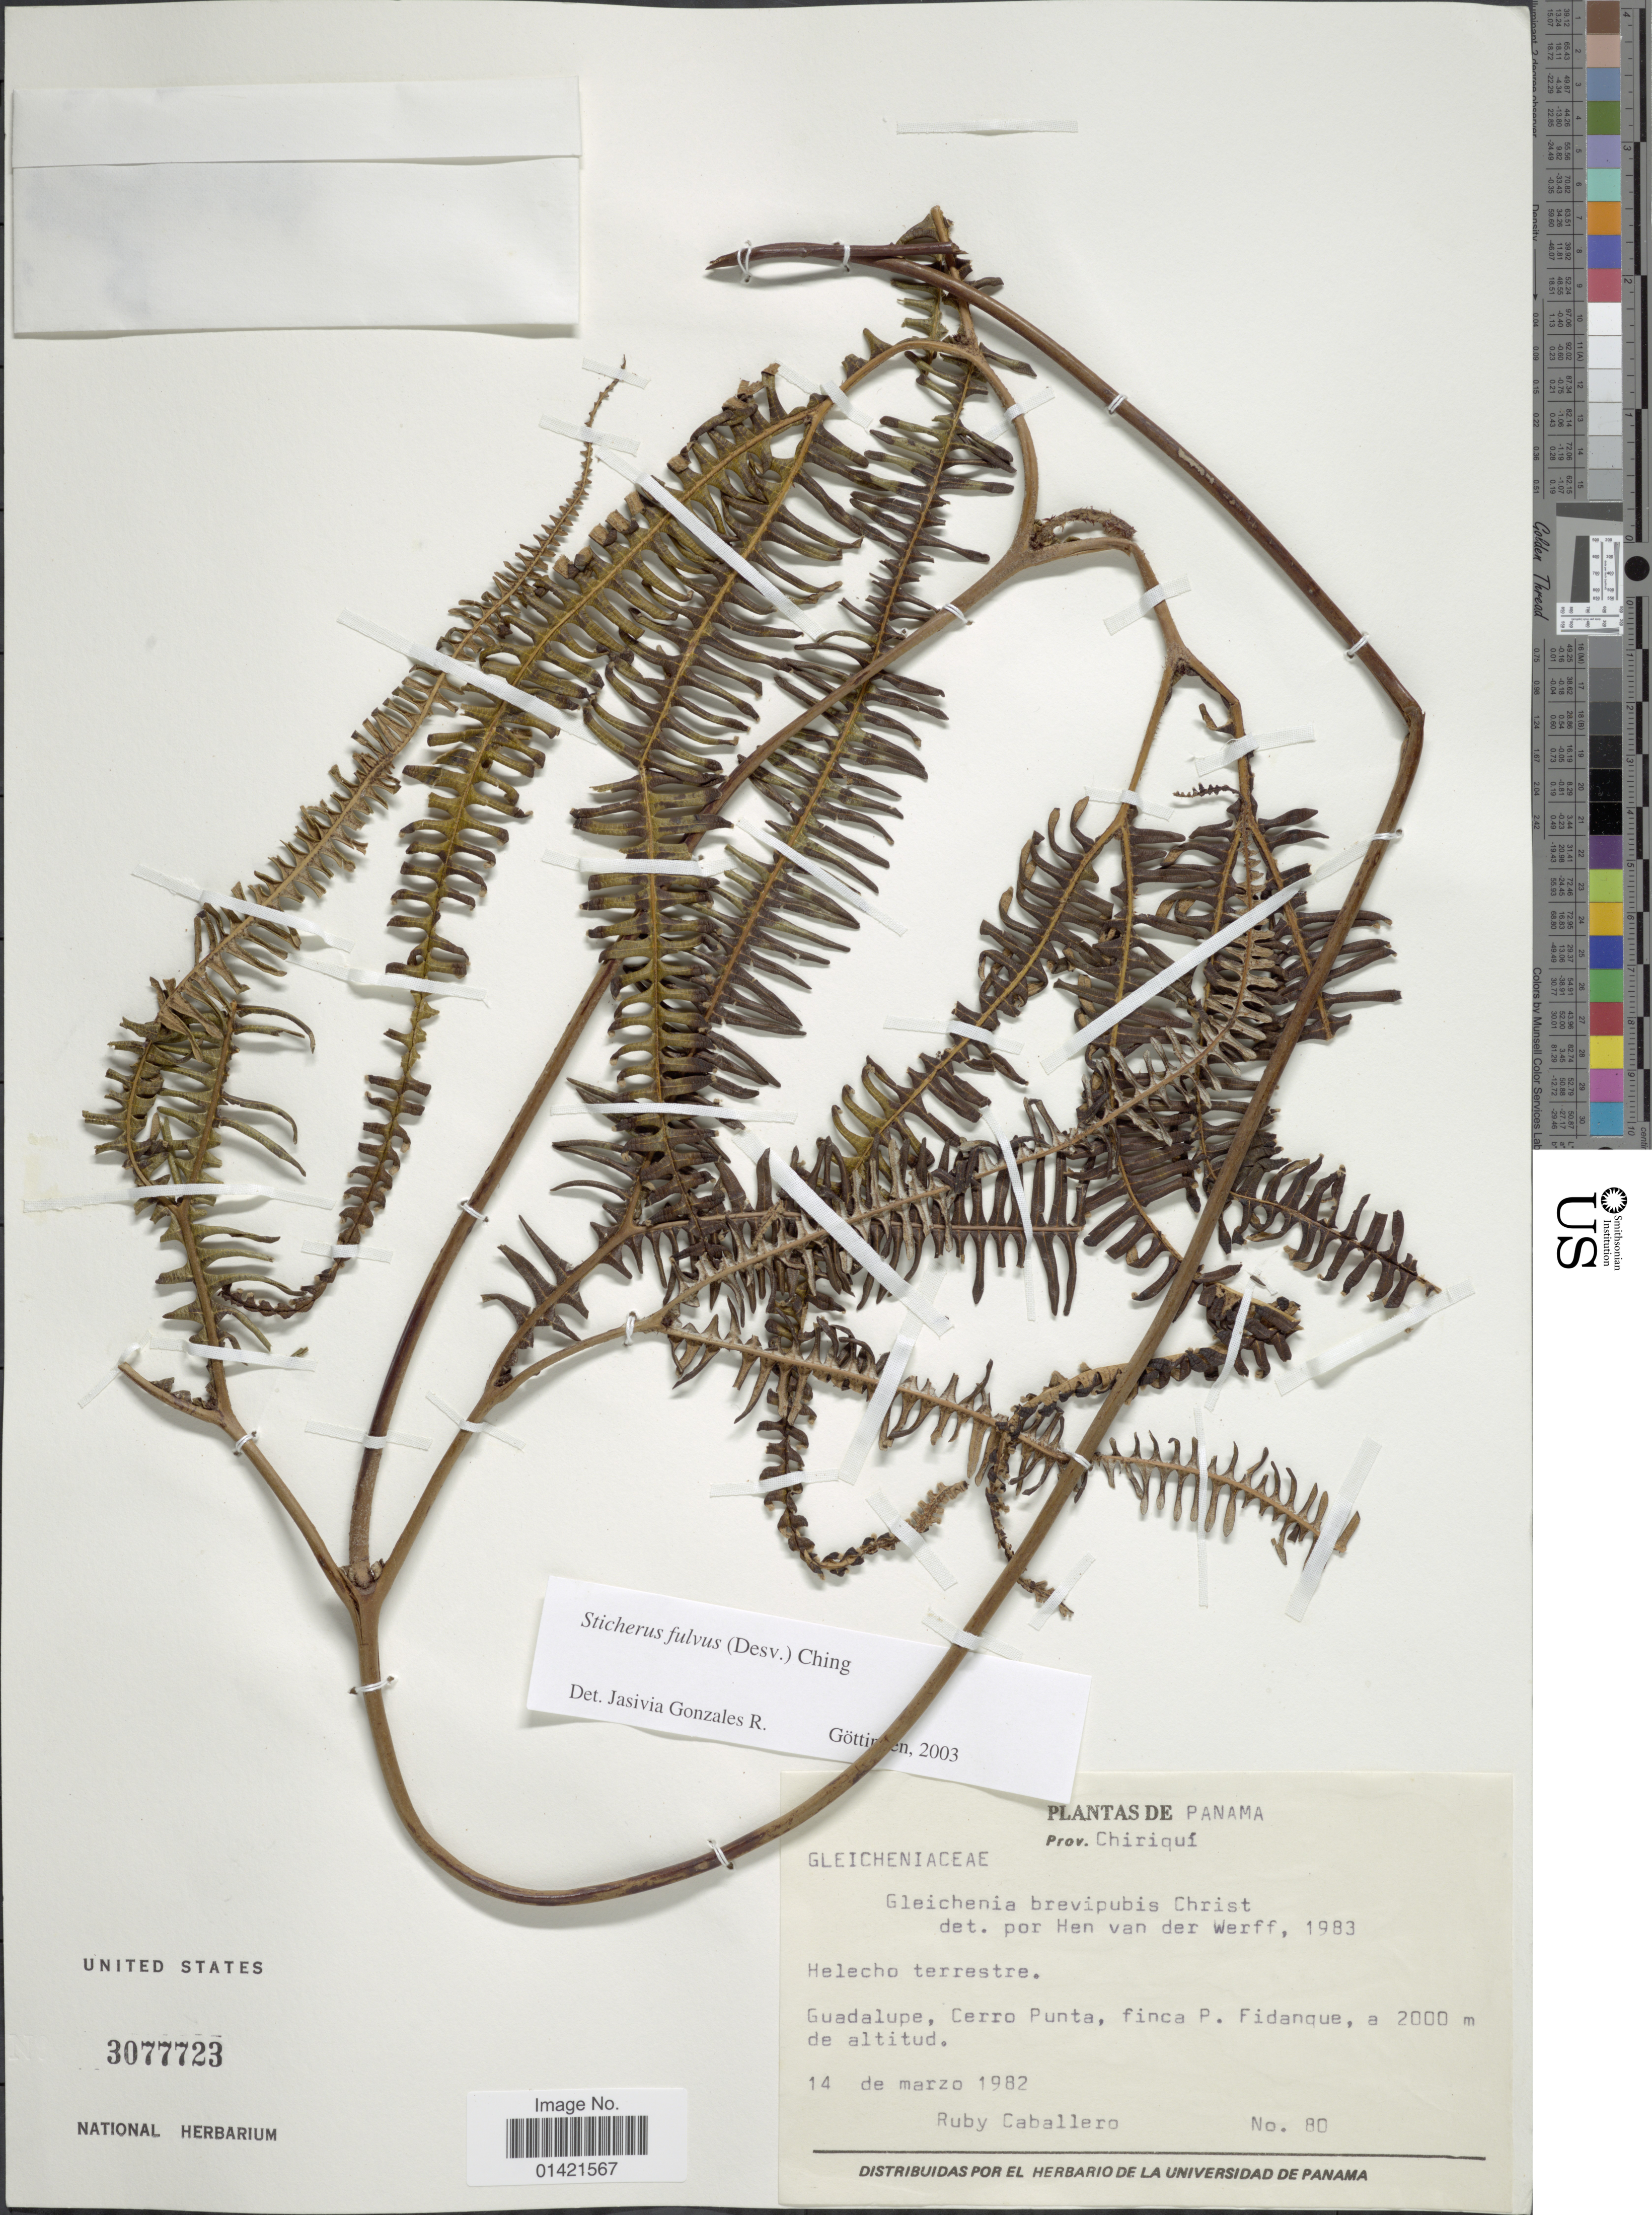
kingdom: Plantae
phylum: Tracheophyta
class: Polypodiopsida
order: Gleicheniales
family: Gleicheniaceae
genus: Sticherus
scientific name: Sticherus bifidus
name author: (Willd.) Ching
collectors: R. Caballero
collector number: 80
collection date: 1982-03-14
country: Panama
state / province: Chiriqui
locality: Guadalupe, Cerro Punta, finca P. Fidanque.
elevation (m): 2000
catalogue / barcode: US 3077723